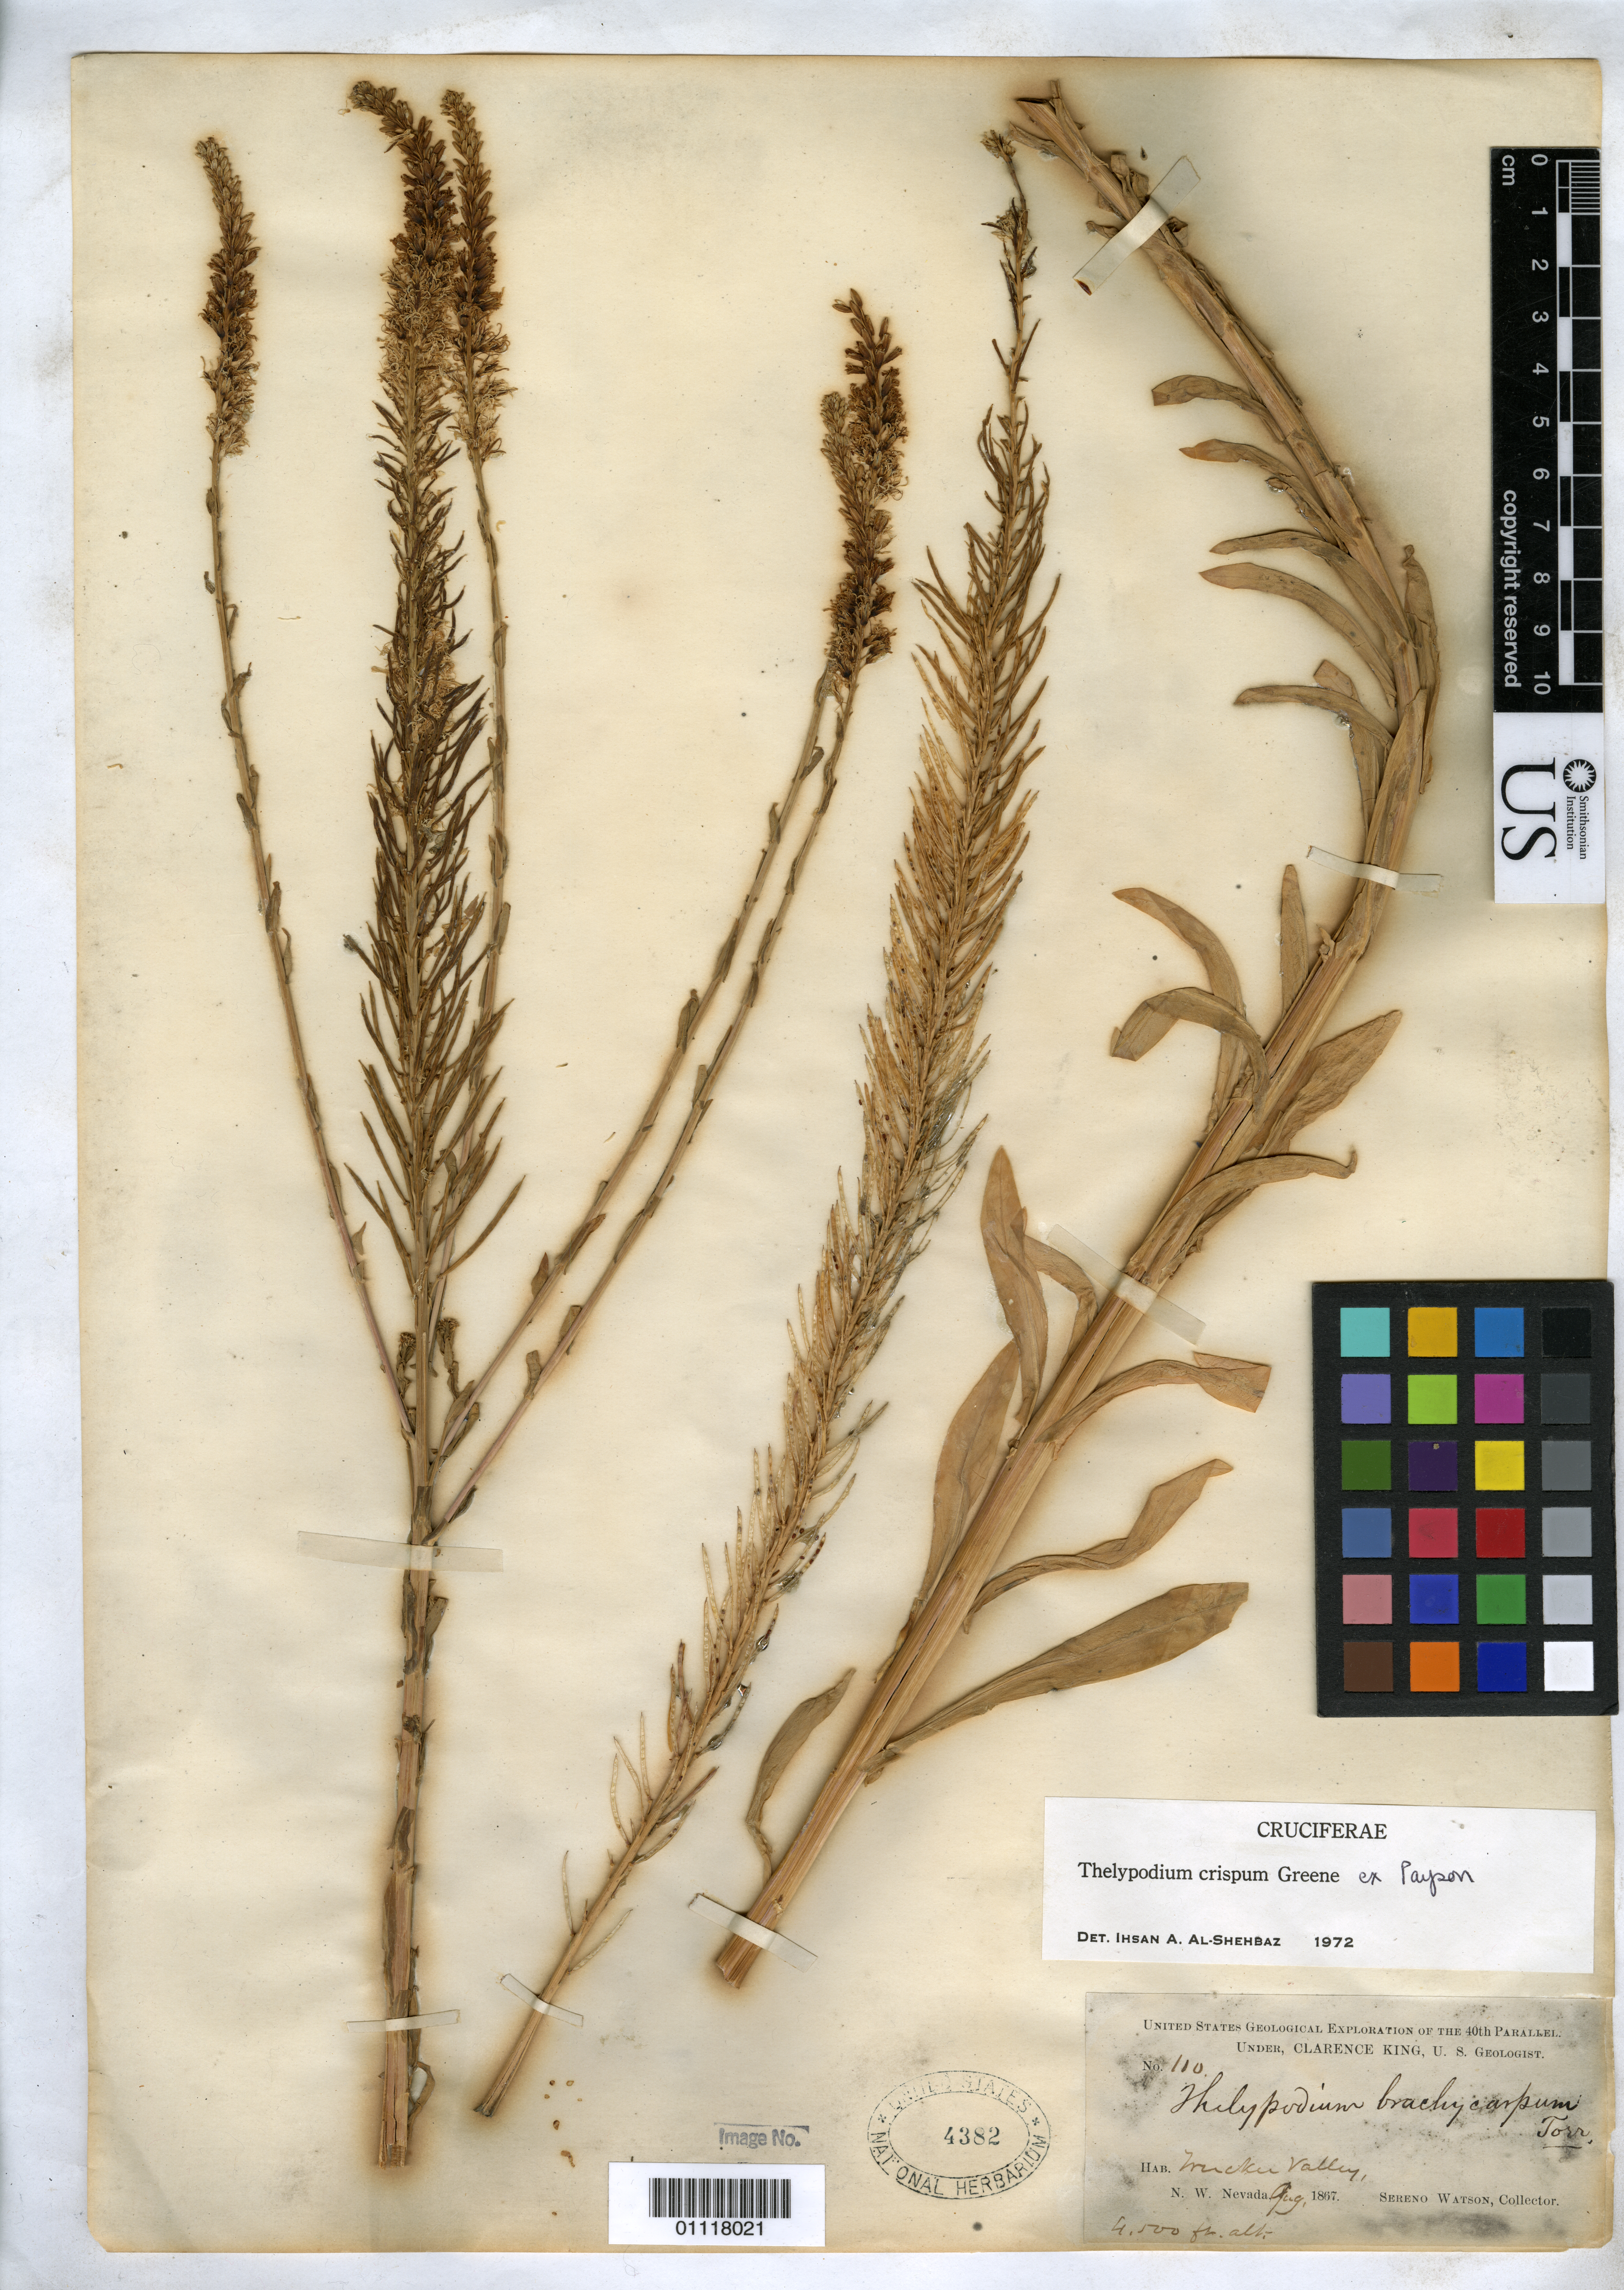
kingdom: Plantae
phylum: Tracheophyta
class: Magnoliopsida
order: Brassicales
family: Brassicaceae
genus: Thelypodium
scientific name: Thelypodium crispum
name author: Greene ex Payson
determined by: Al-Shehbaz, I. A., (MO), Missouri Botanical Garden (UNITED STATES)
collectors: S. Watson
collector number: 110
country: United States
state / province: Nevada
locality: Truckee Valley, N. W. Nevada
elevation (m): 1372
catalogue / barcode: US 4382